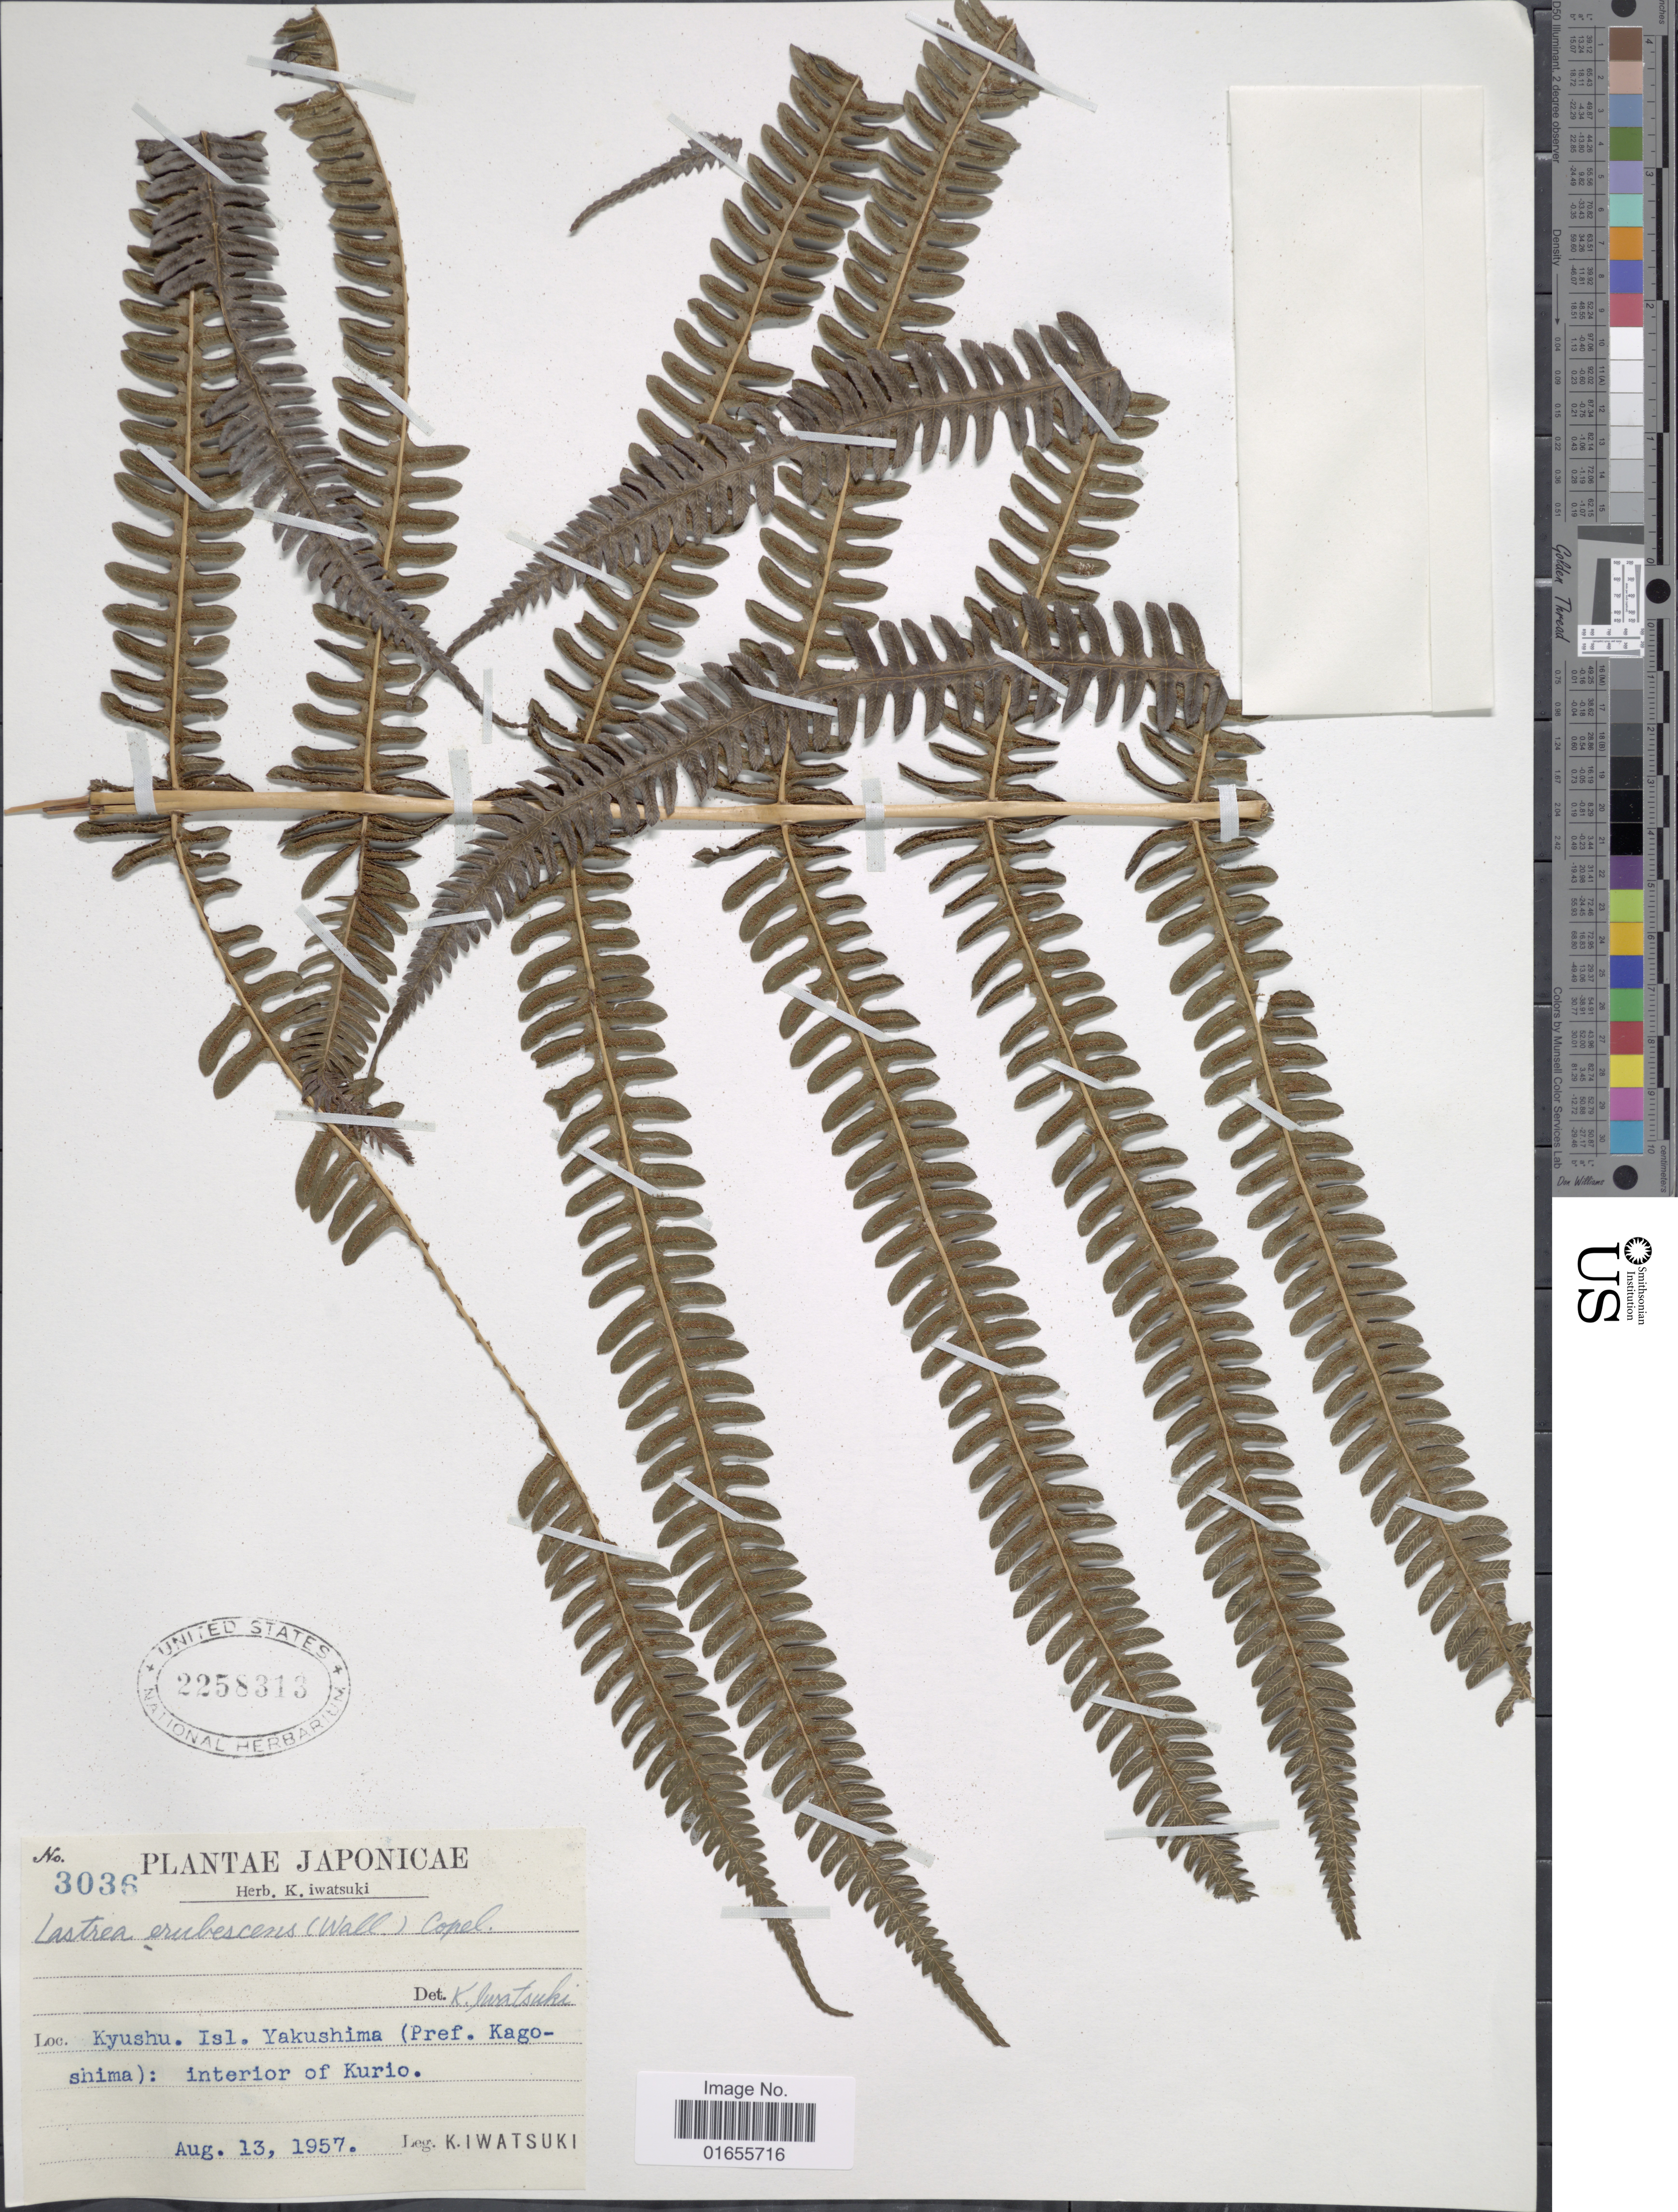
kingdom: Plantae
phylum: Tracheophyta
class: Polypodiopsida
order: Polypodiales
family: Thelypteridaceae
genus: Glaphyropteridopsis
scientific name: Glaphyropteridopsis erubescens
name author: (Wall. ex Hook.) Ching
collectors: K. Iwatsuki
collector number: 3036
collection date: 1957-08-13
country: Japan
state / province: Kagosima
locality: Kyushu. Isl. Yakushima: Interior of Kurio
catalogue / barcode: US 2258313